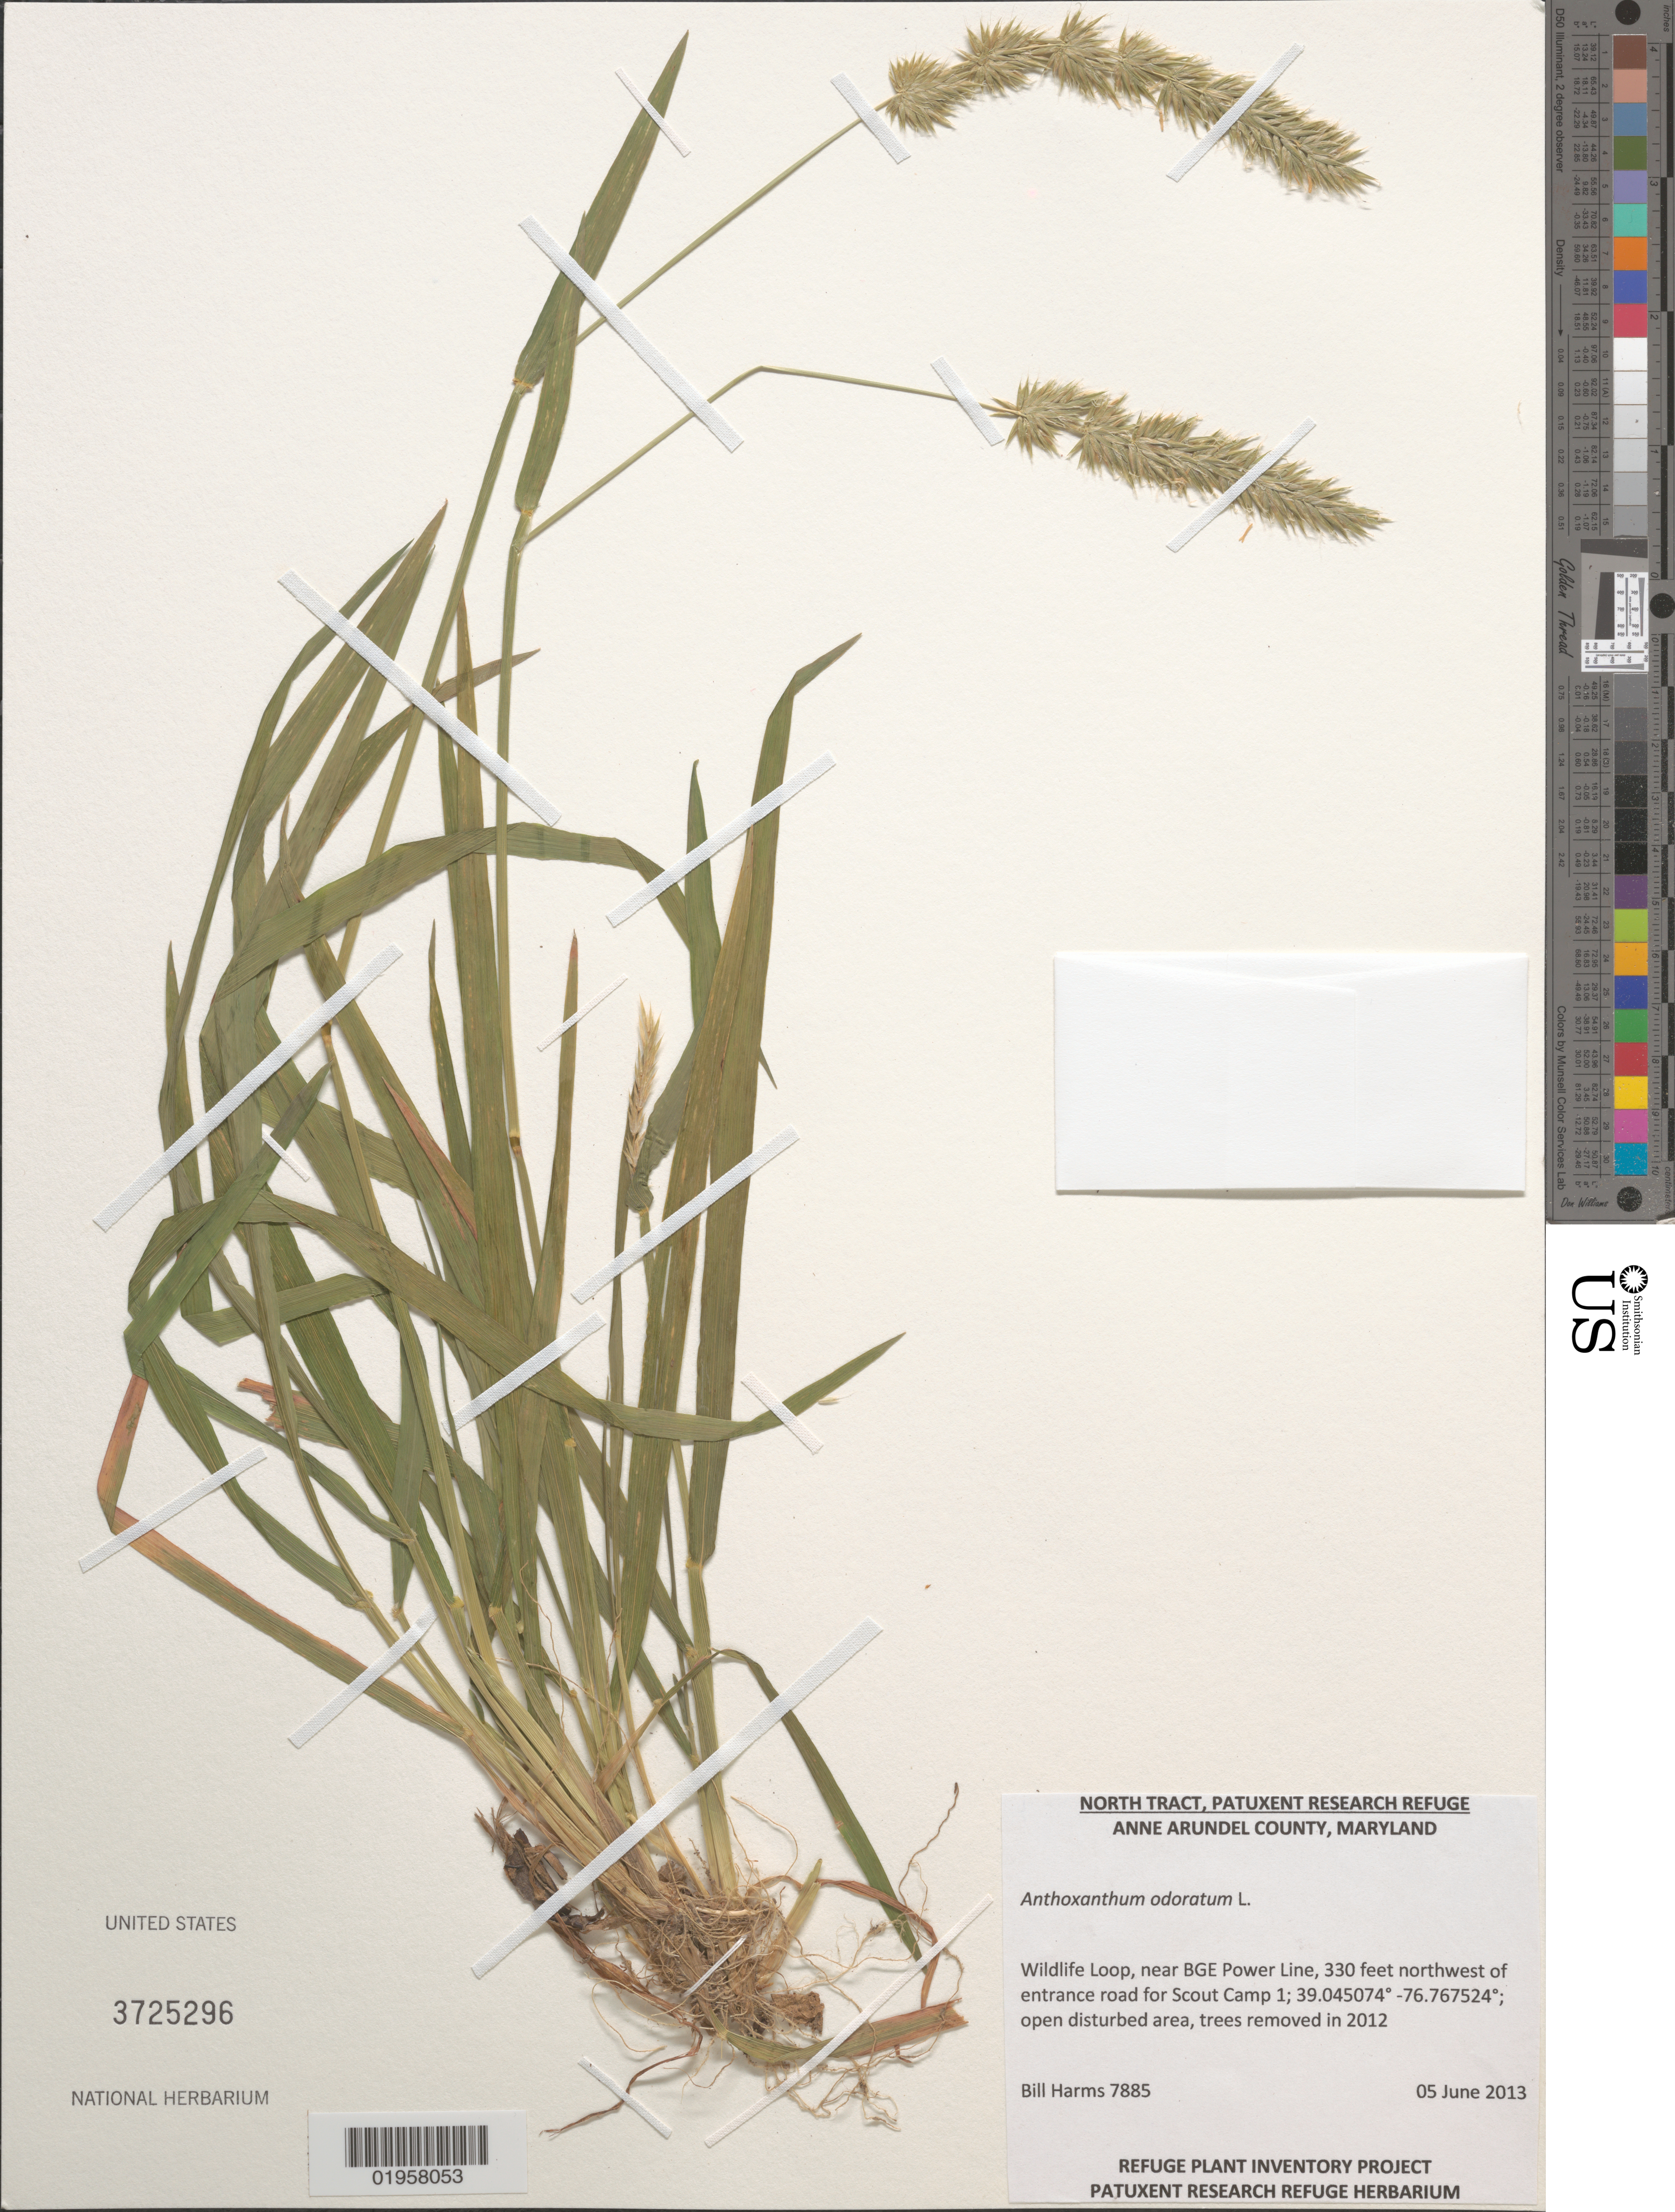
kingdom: Plantae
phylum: Tracheophyta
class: Liliopsida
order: Poales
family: Poaceae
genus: Anthoxanthum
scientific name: Anthoxanthum odoratum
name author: L.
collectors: B. Harms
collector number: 7885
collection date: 2013-06-05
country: United States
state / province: Maryland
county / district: Anne Arundel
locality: Patuxent Research Refuge, North Tract, Wildlife Loop, near BGE Power Line, 330 feet NW of entrance road for Scout Camp 1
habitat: Open disturbed area, trees removed in 2012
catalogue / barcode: US 3725296